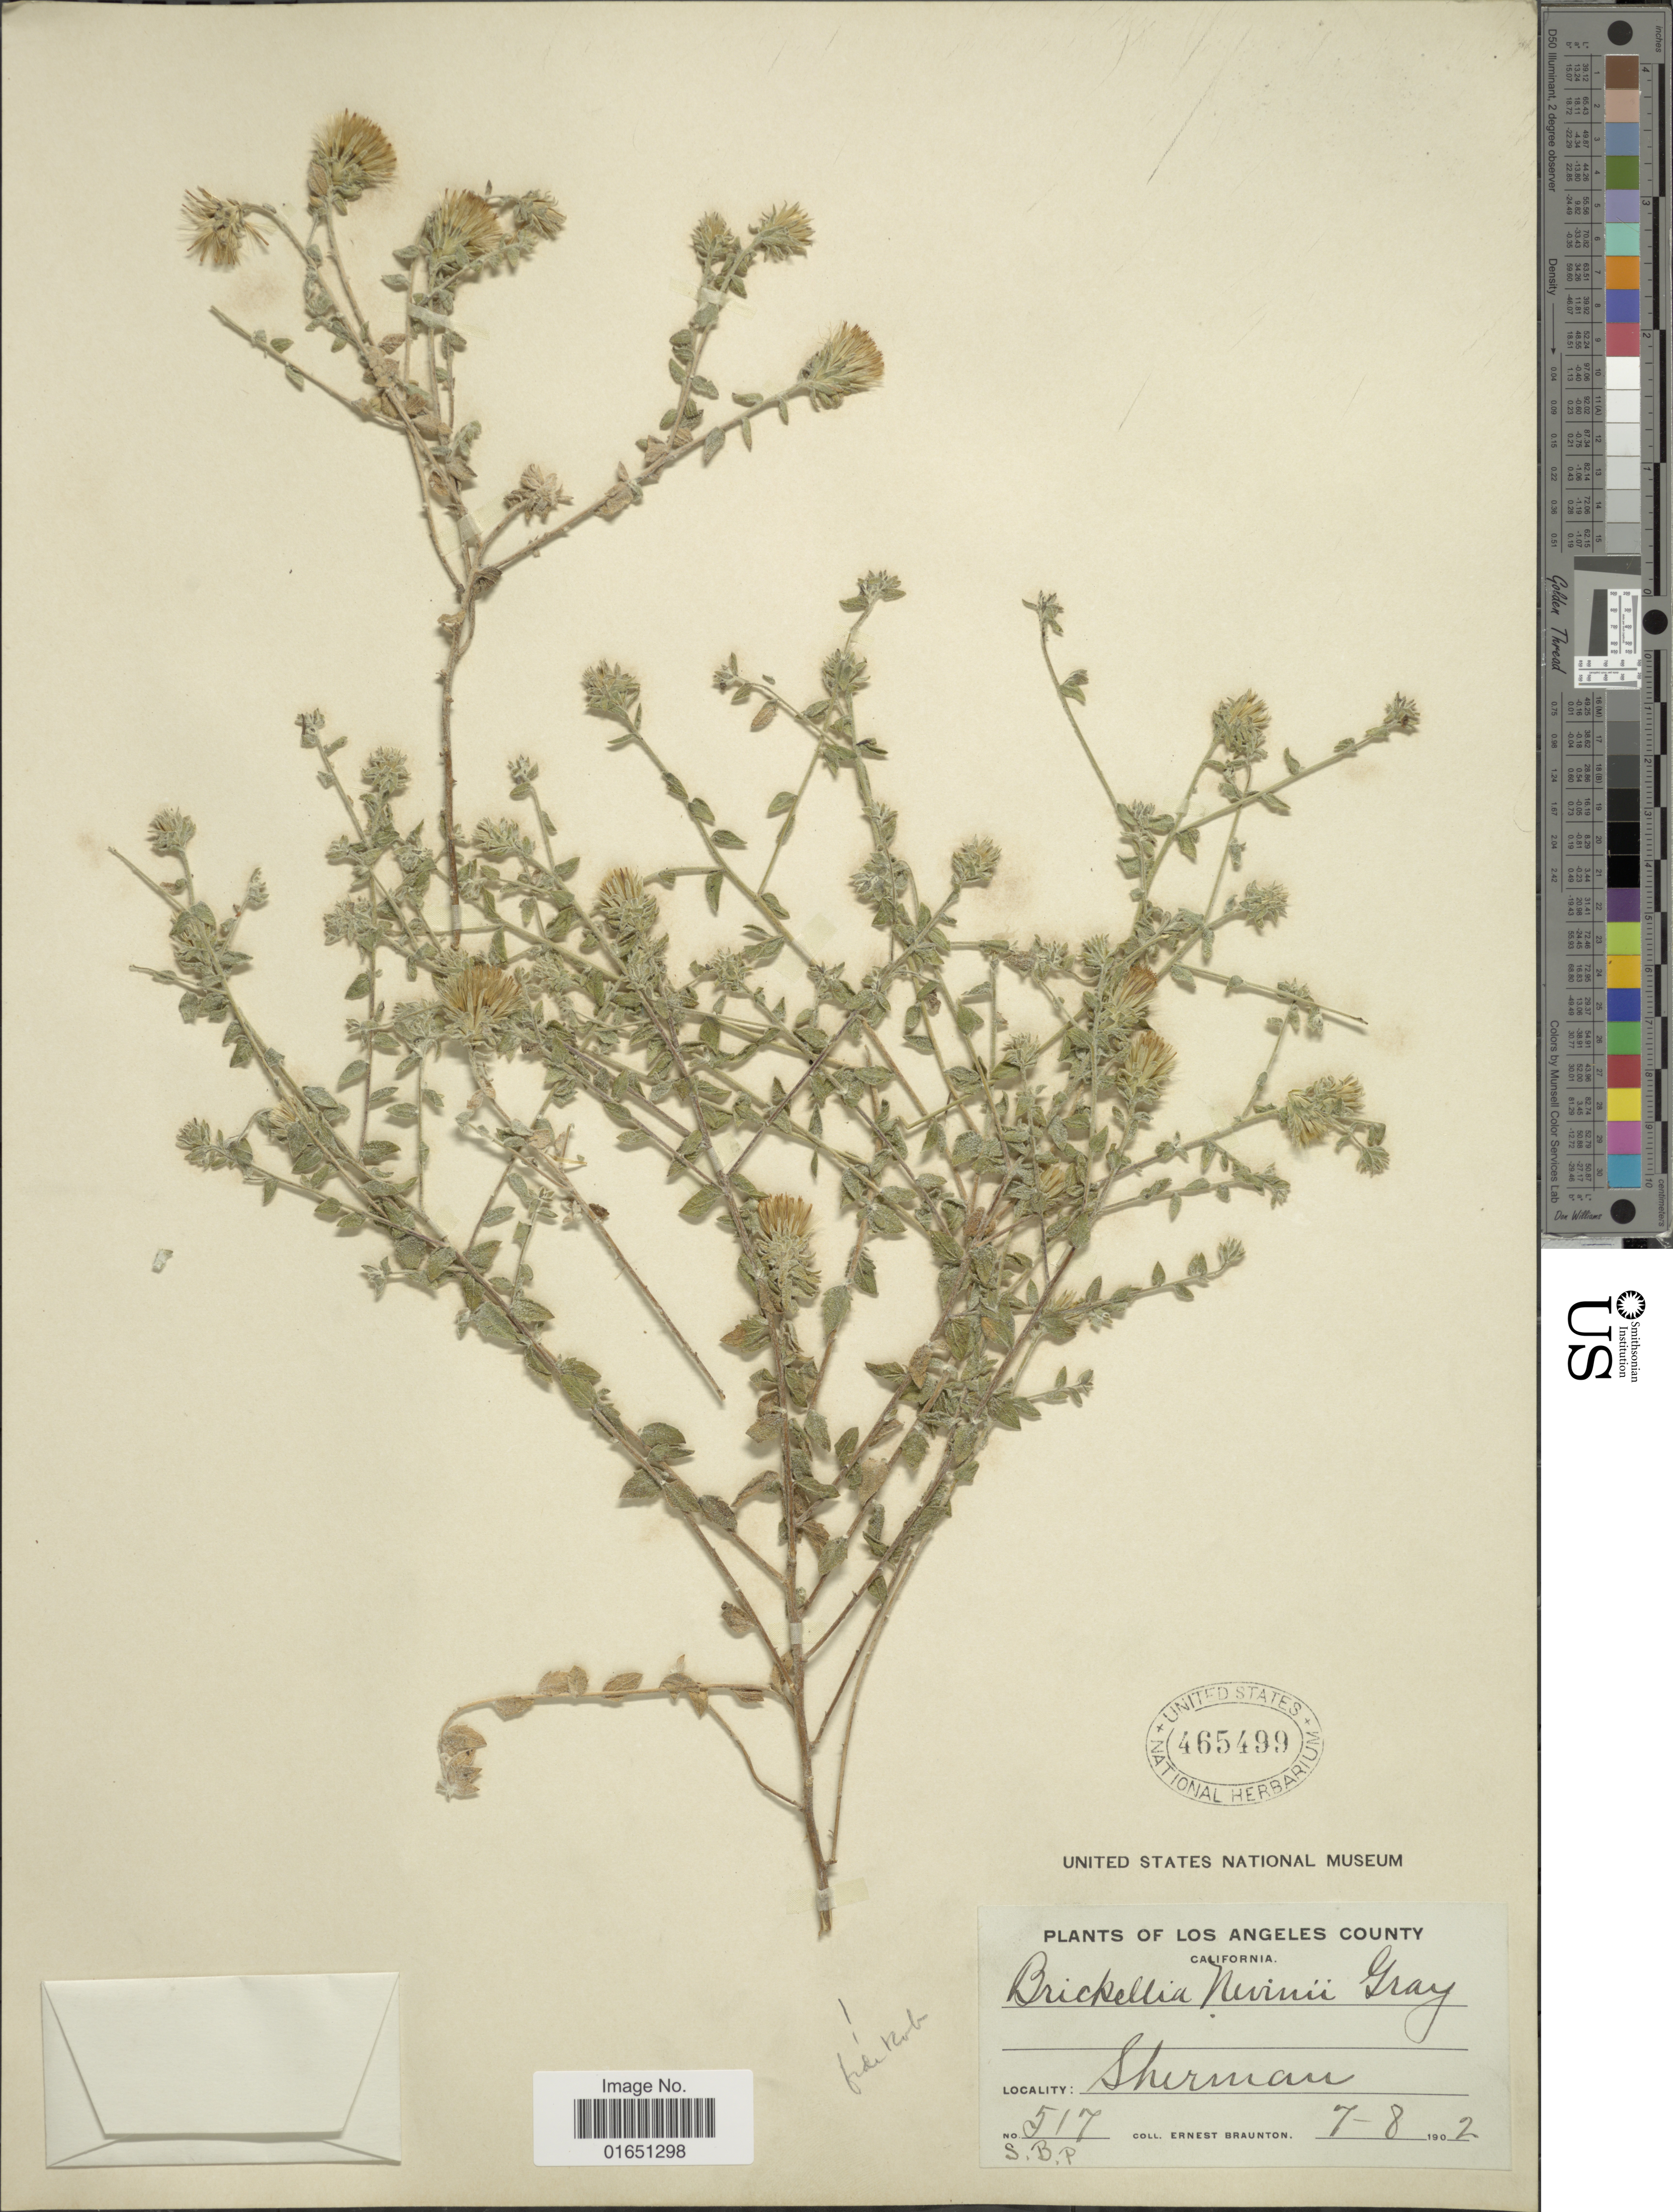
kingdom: Plantae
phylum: Tracheophyta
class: Magnoliopsida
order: Asterales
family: Asteraceae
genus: Brickellia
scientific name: Brickellia nevinii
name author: A. Gray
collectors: E. Braunton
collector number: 517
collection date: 1902-08-07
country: United States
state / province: California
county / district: Los Angeles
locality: Los Angeles County, Shirman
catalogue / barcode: US 465499